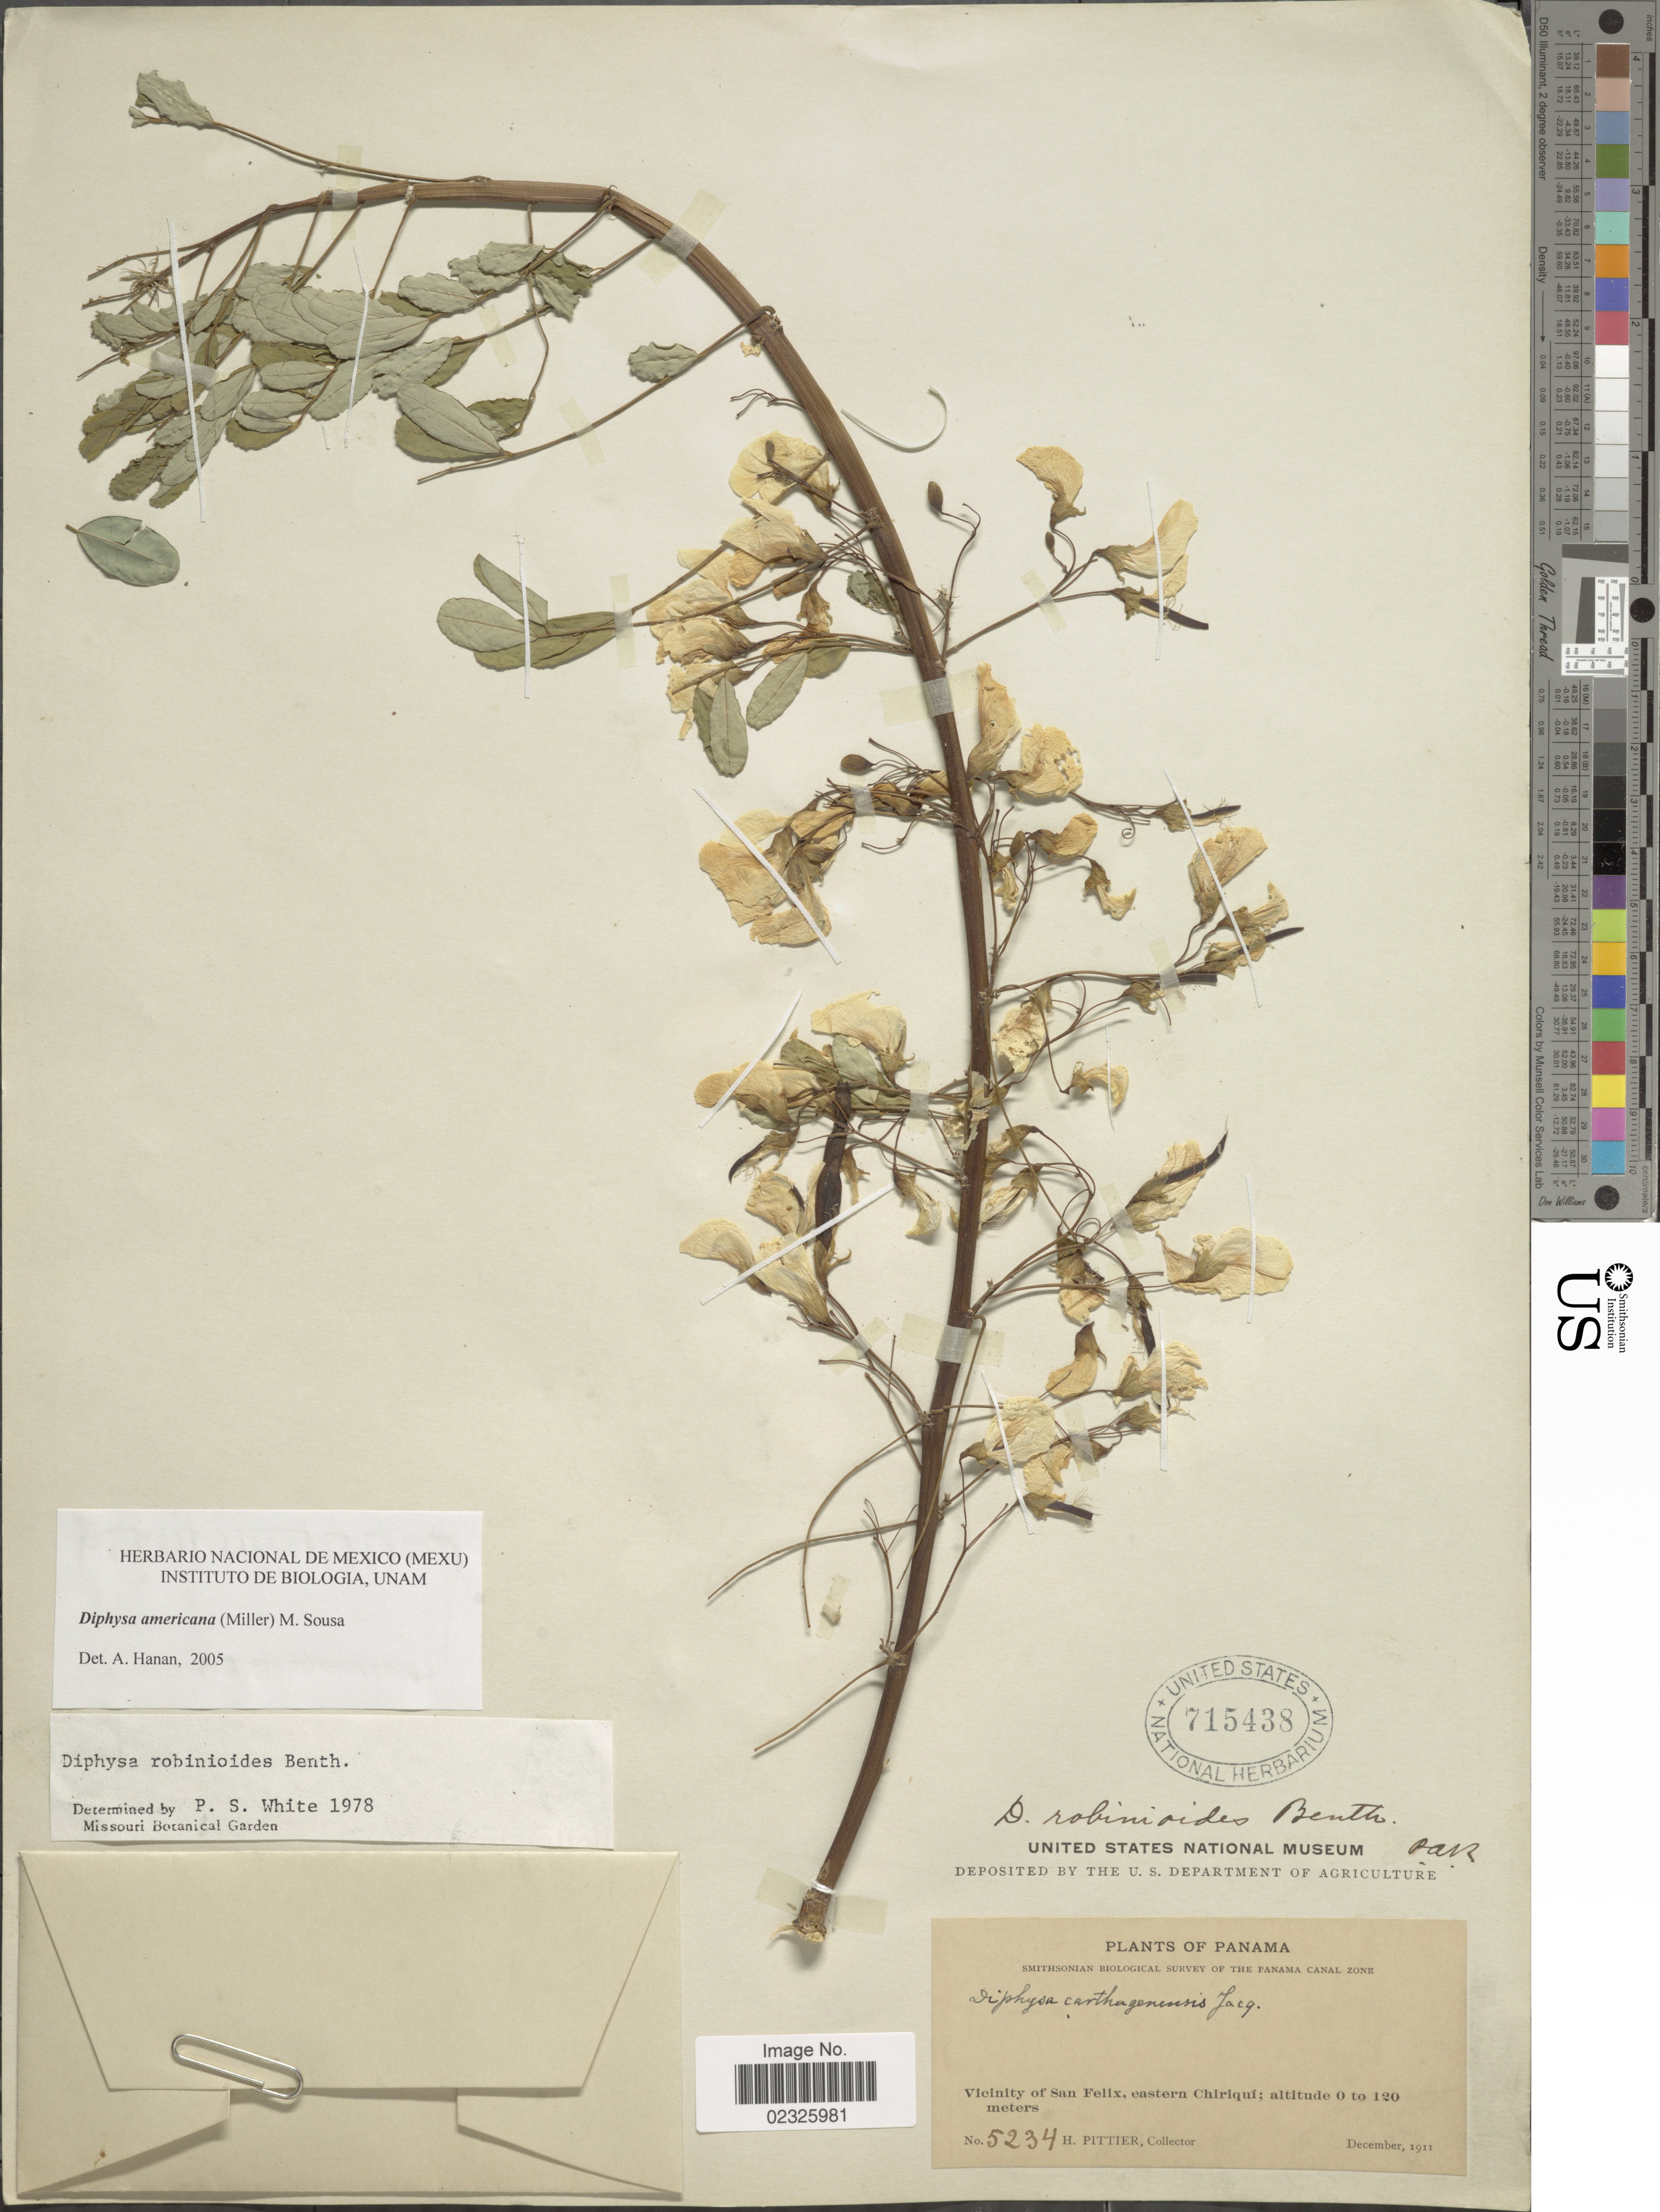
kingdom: Plantae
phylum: Tracheophyta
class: Magnoliopsida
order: Fabales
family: Fabaceae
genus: Diphysa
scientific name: Diphysa americana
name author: (Mill.) M. Sousa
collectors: H. F. Pittier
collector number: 5234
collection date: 1911-12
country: Panama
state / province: Chiriqui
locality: Vicinity of San Felix, eastern Chriqui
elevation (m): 0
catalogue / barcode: US 715438